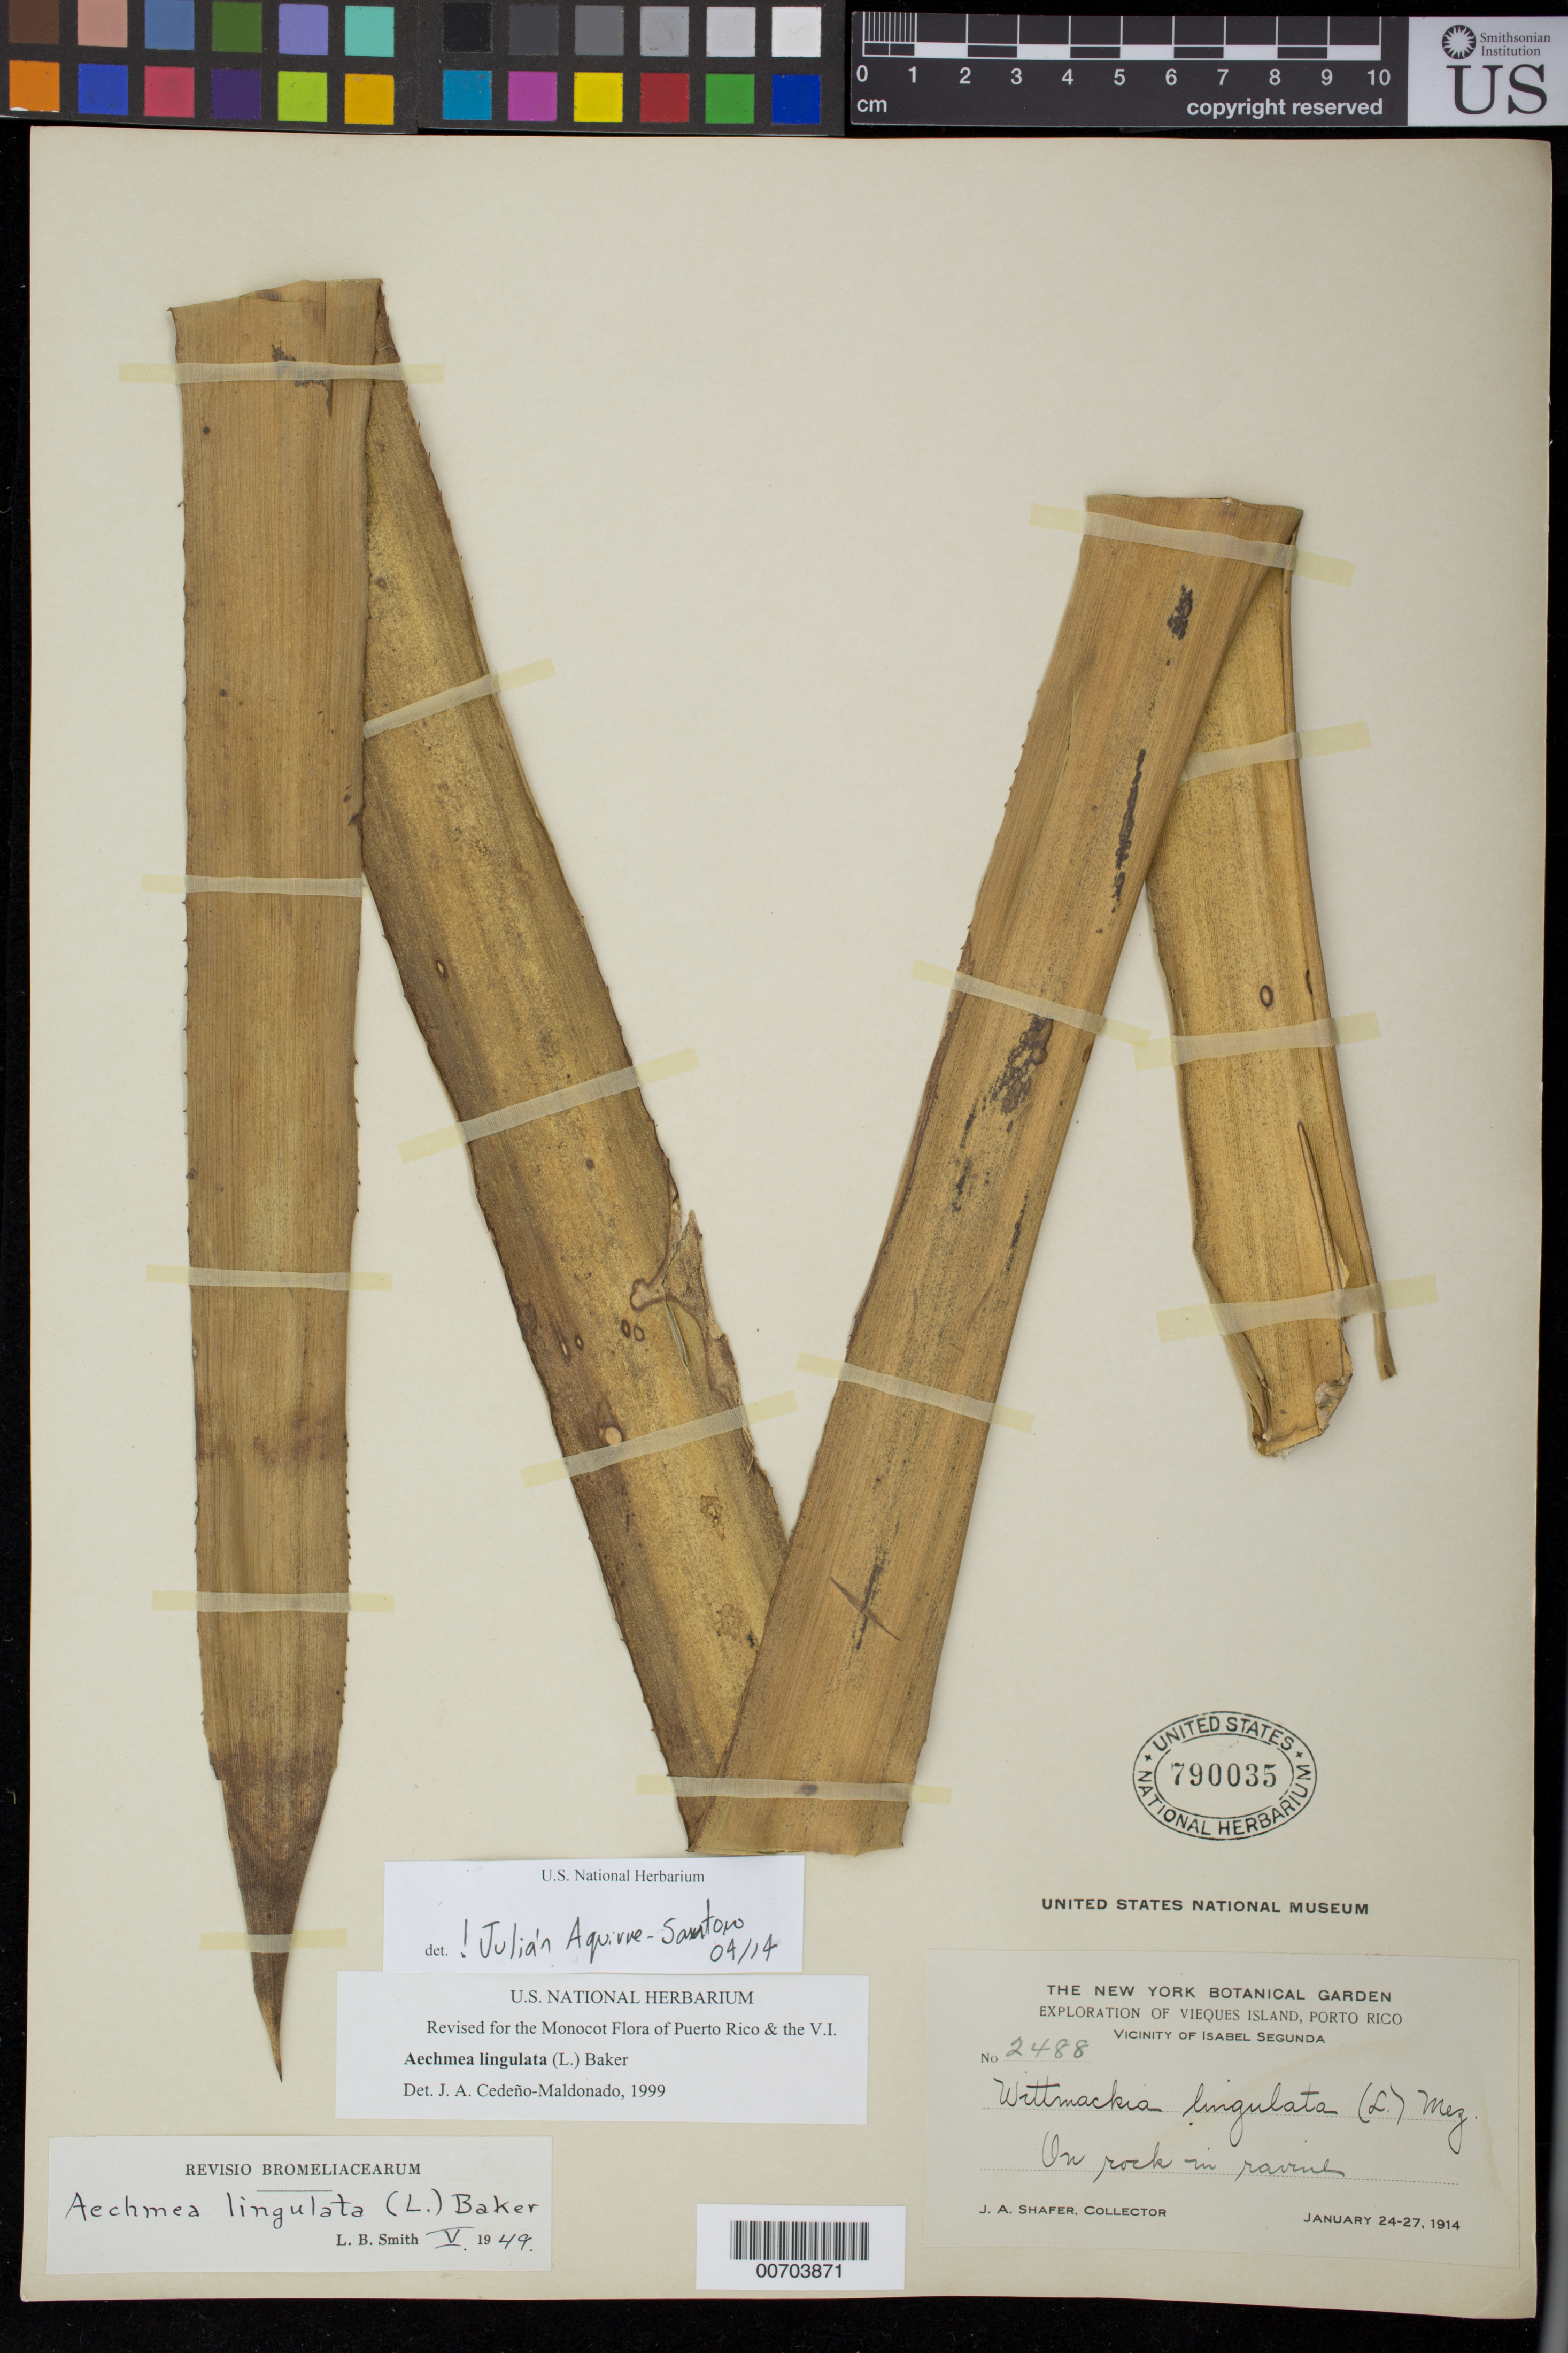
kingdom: Plantae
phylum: Tracheophyta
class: Liliopsida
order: Poales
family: Bromeliaceae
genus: Wittmackia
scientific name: Wittmackia lingulata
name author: (L.) Mez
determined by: Strong, Mark T., (BOT), Smithsonian Institution - National Museum of Natural History (UNITED STATES)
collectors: J. A. Shafer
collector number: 2488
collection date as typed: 24 Jan 1914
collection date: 1914-01-24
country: Puerto Rico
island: Vieques Island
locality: Isabel Segunda, vic of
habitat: On rock in ravine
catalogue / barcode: US 790035